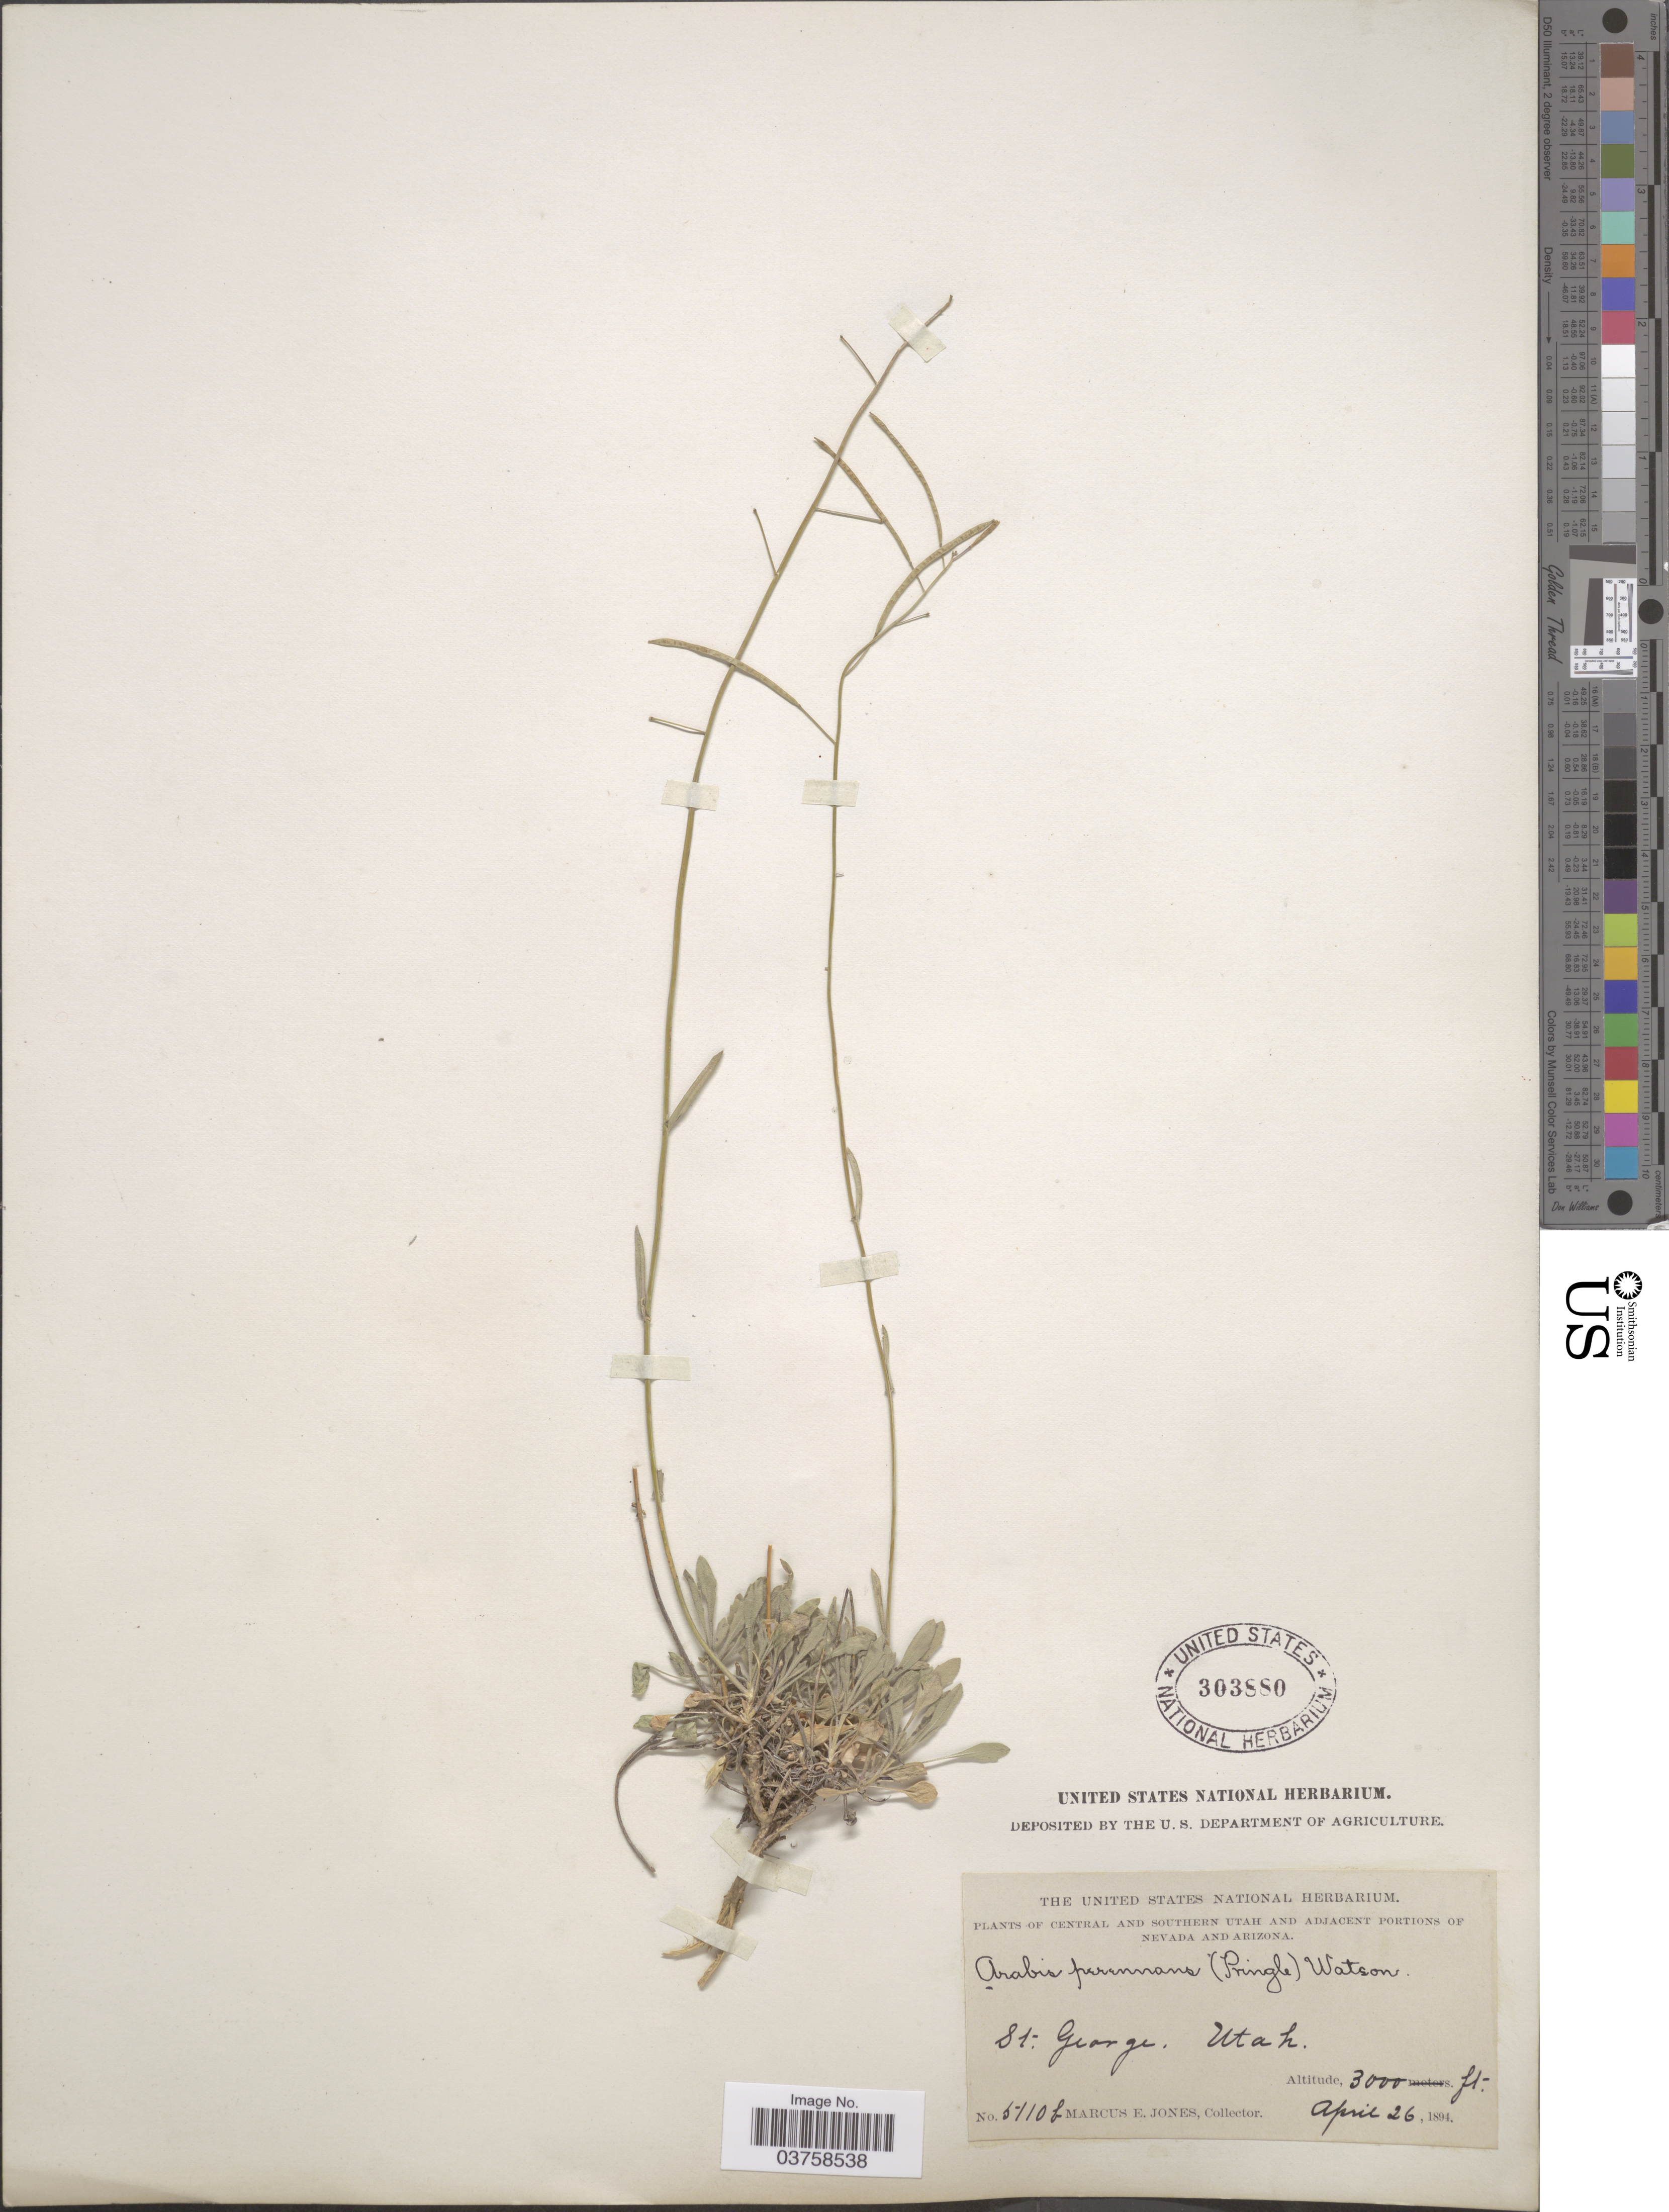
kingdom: Plantae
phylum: Tracheophyta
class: Magnoliopsida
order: Brassicales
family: Brassicaceae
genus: Arabis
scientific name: Arabis perennans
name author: S. Watson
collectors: M. E. Jones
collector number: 5110b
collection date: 1894-04-26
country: United States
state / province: Utah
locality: Central and Southern Utah. St. George.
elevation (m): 914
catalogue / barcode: US 303880